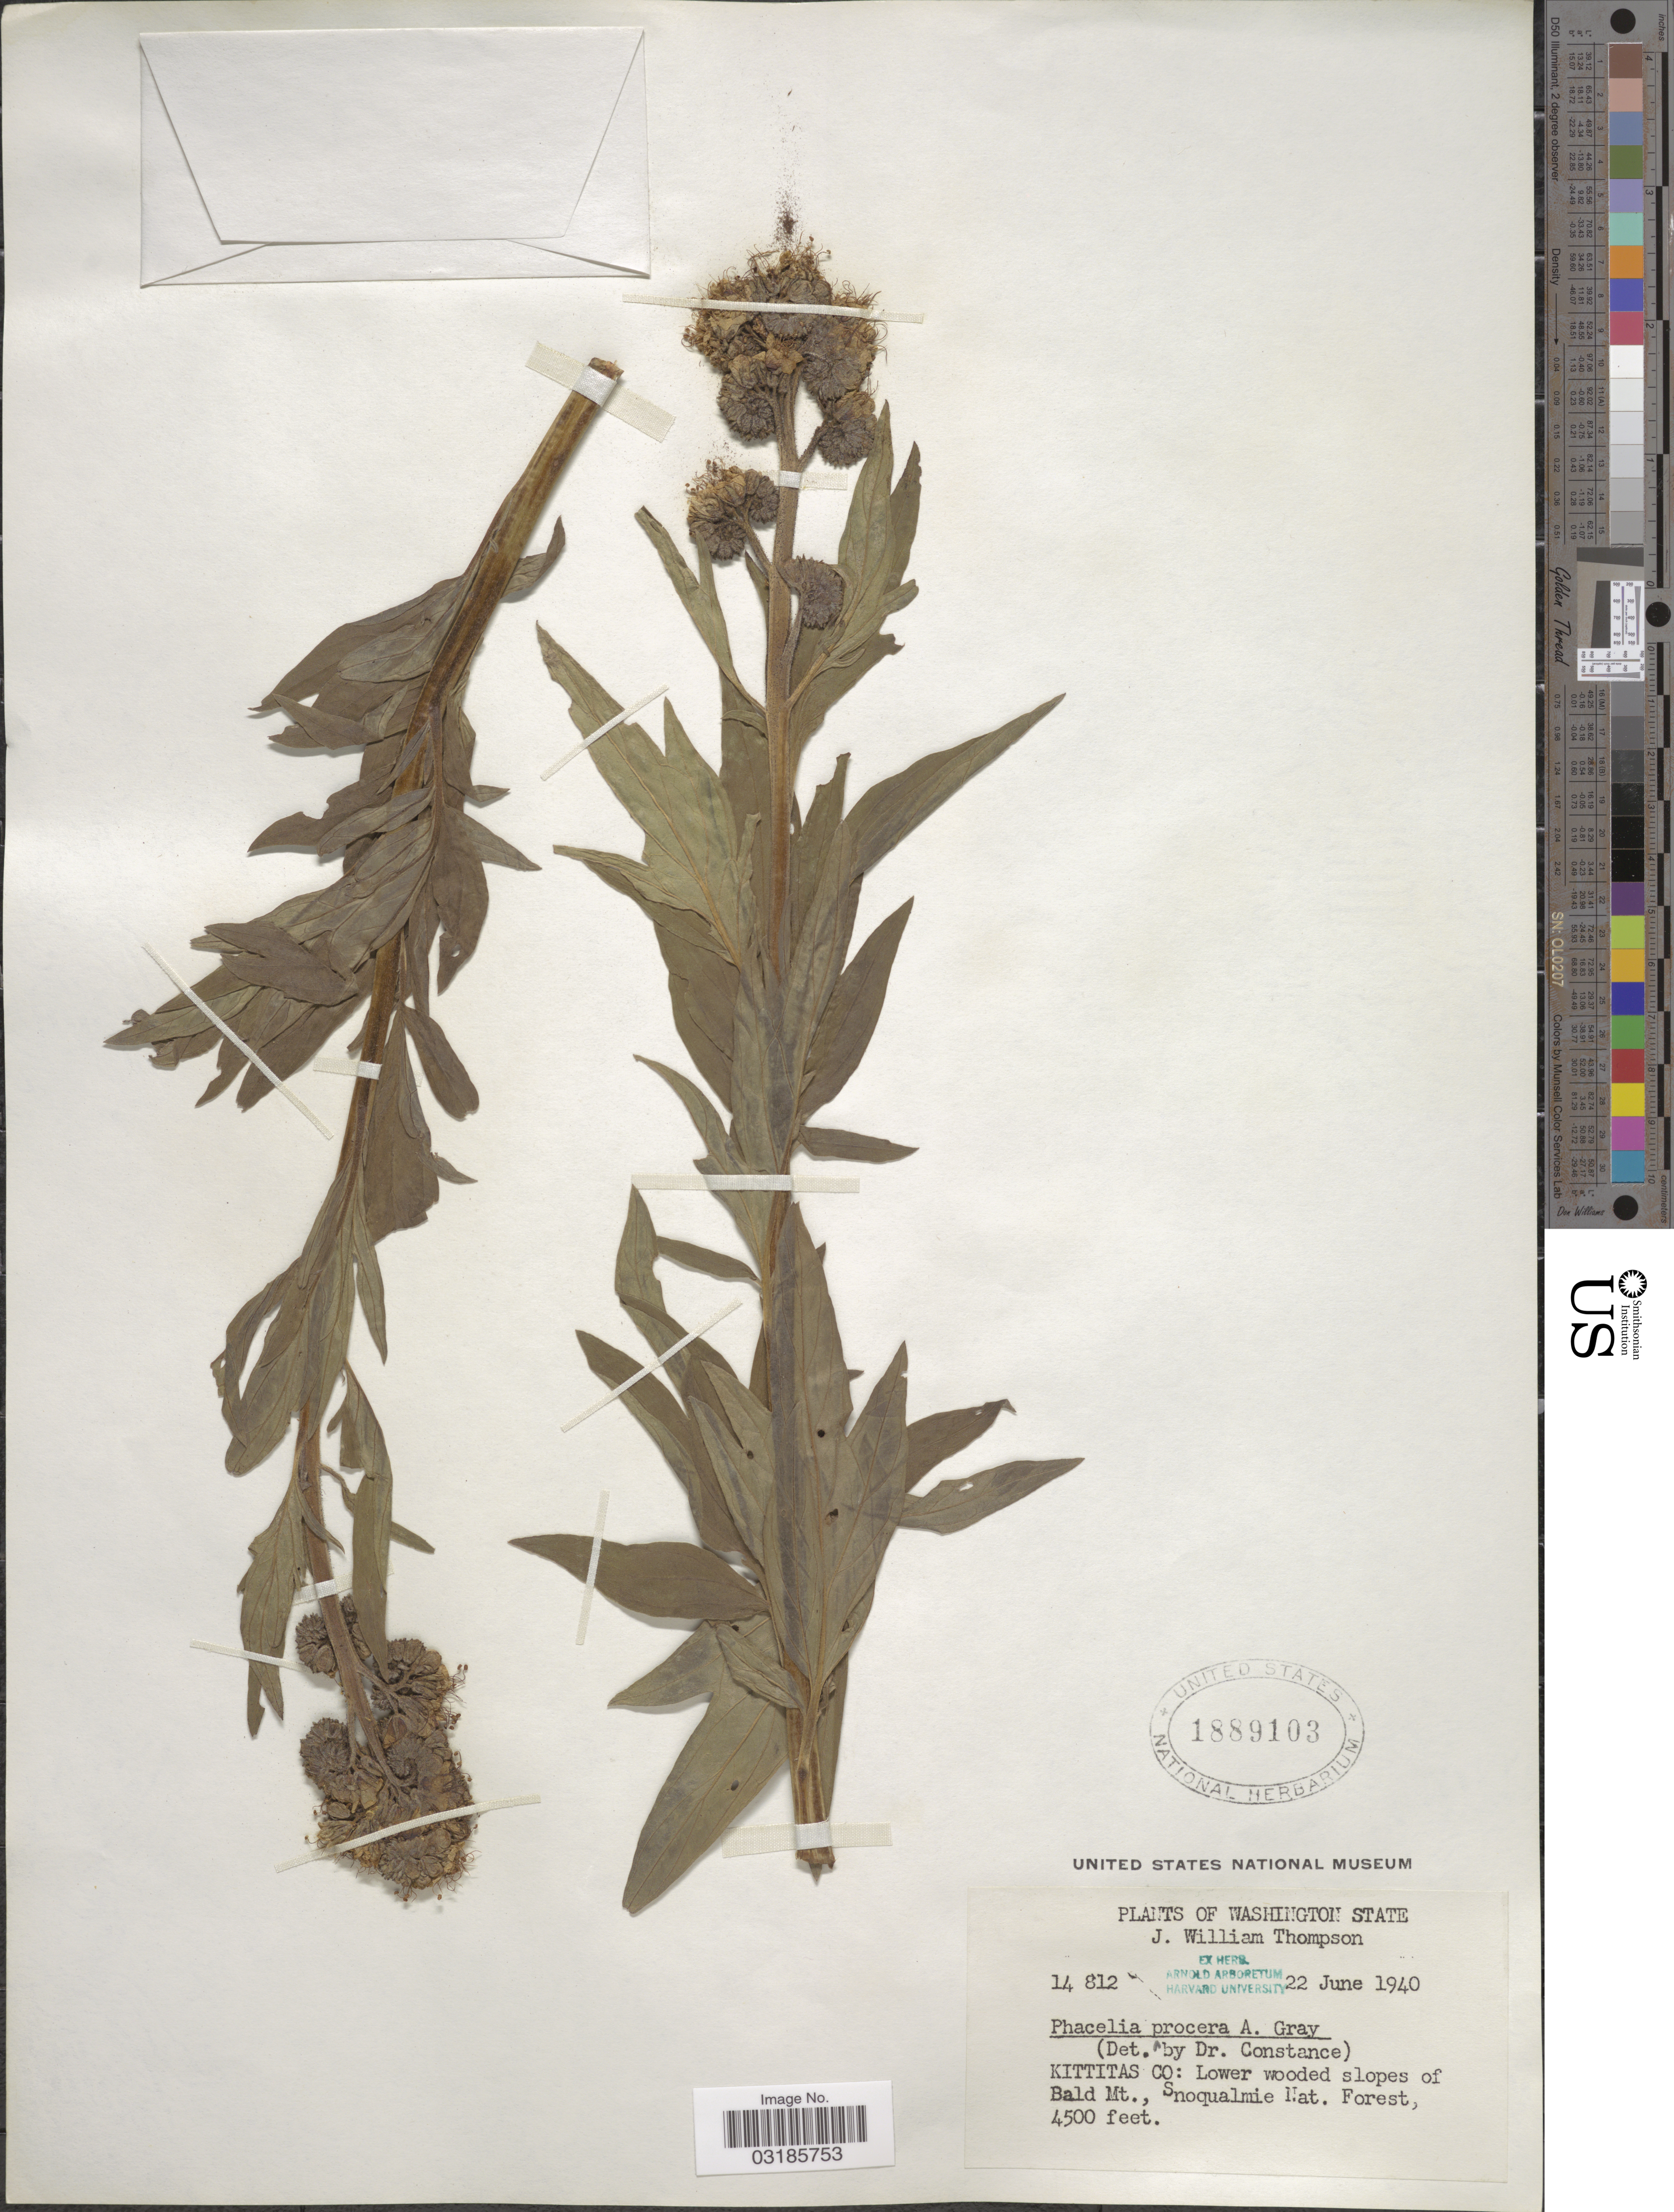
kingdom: Plantae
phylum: Tracheophyta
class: Magnoliopsida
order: Boraginales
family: Hydrophyllaceae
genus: Phacelia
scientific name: Phacelia procera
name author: A. Gray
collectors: J. W. Thompson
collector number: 14812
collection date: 1940-06-22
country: United States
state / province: Washington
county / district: Kittitas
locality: Kittitas Co: Lower wooded slopes of Bald Mt., Snoqualmie Nat. Forest.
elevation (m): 1372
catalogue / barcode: US 1889103